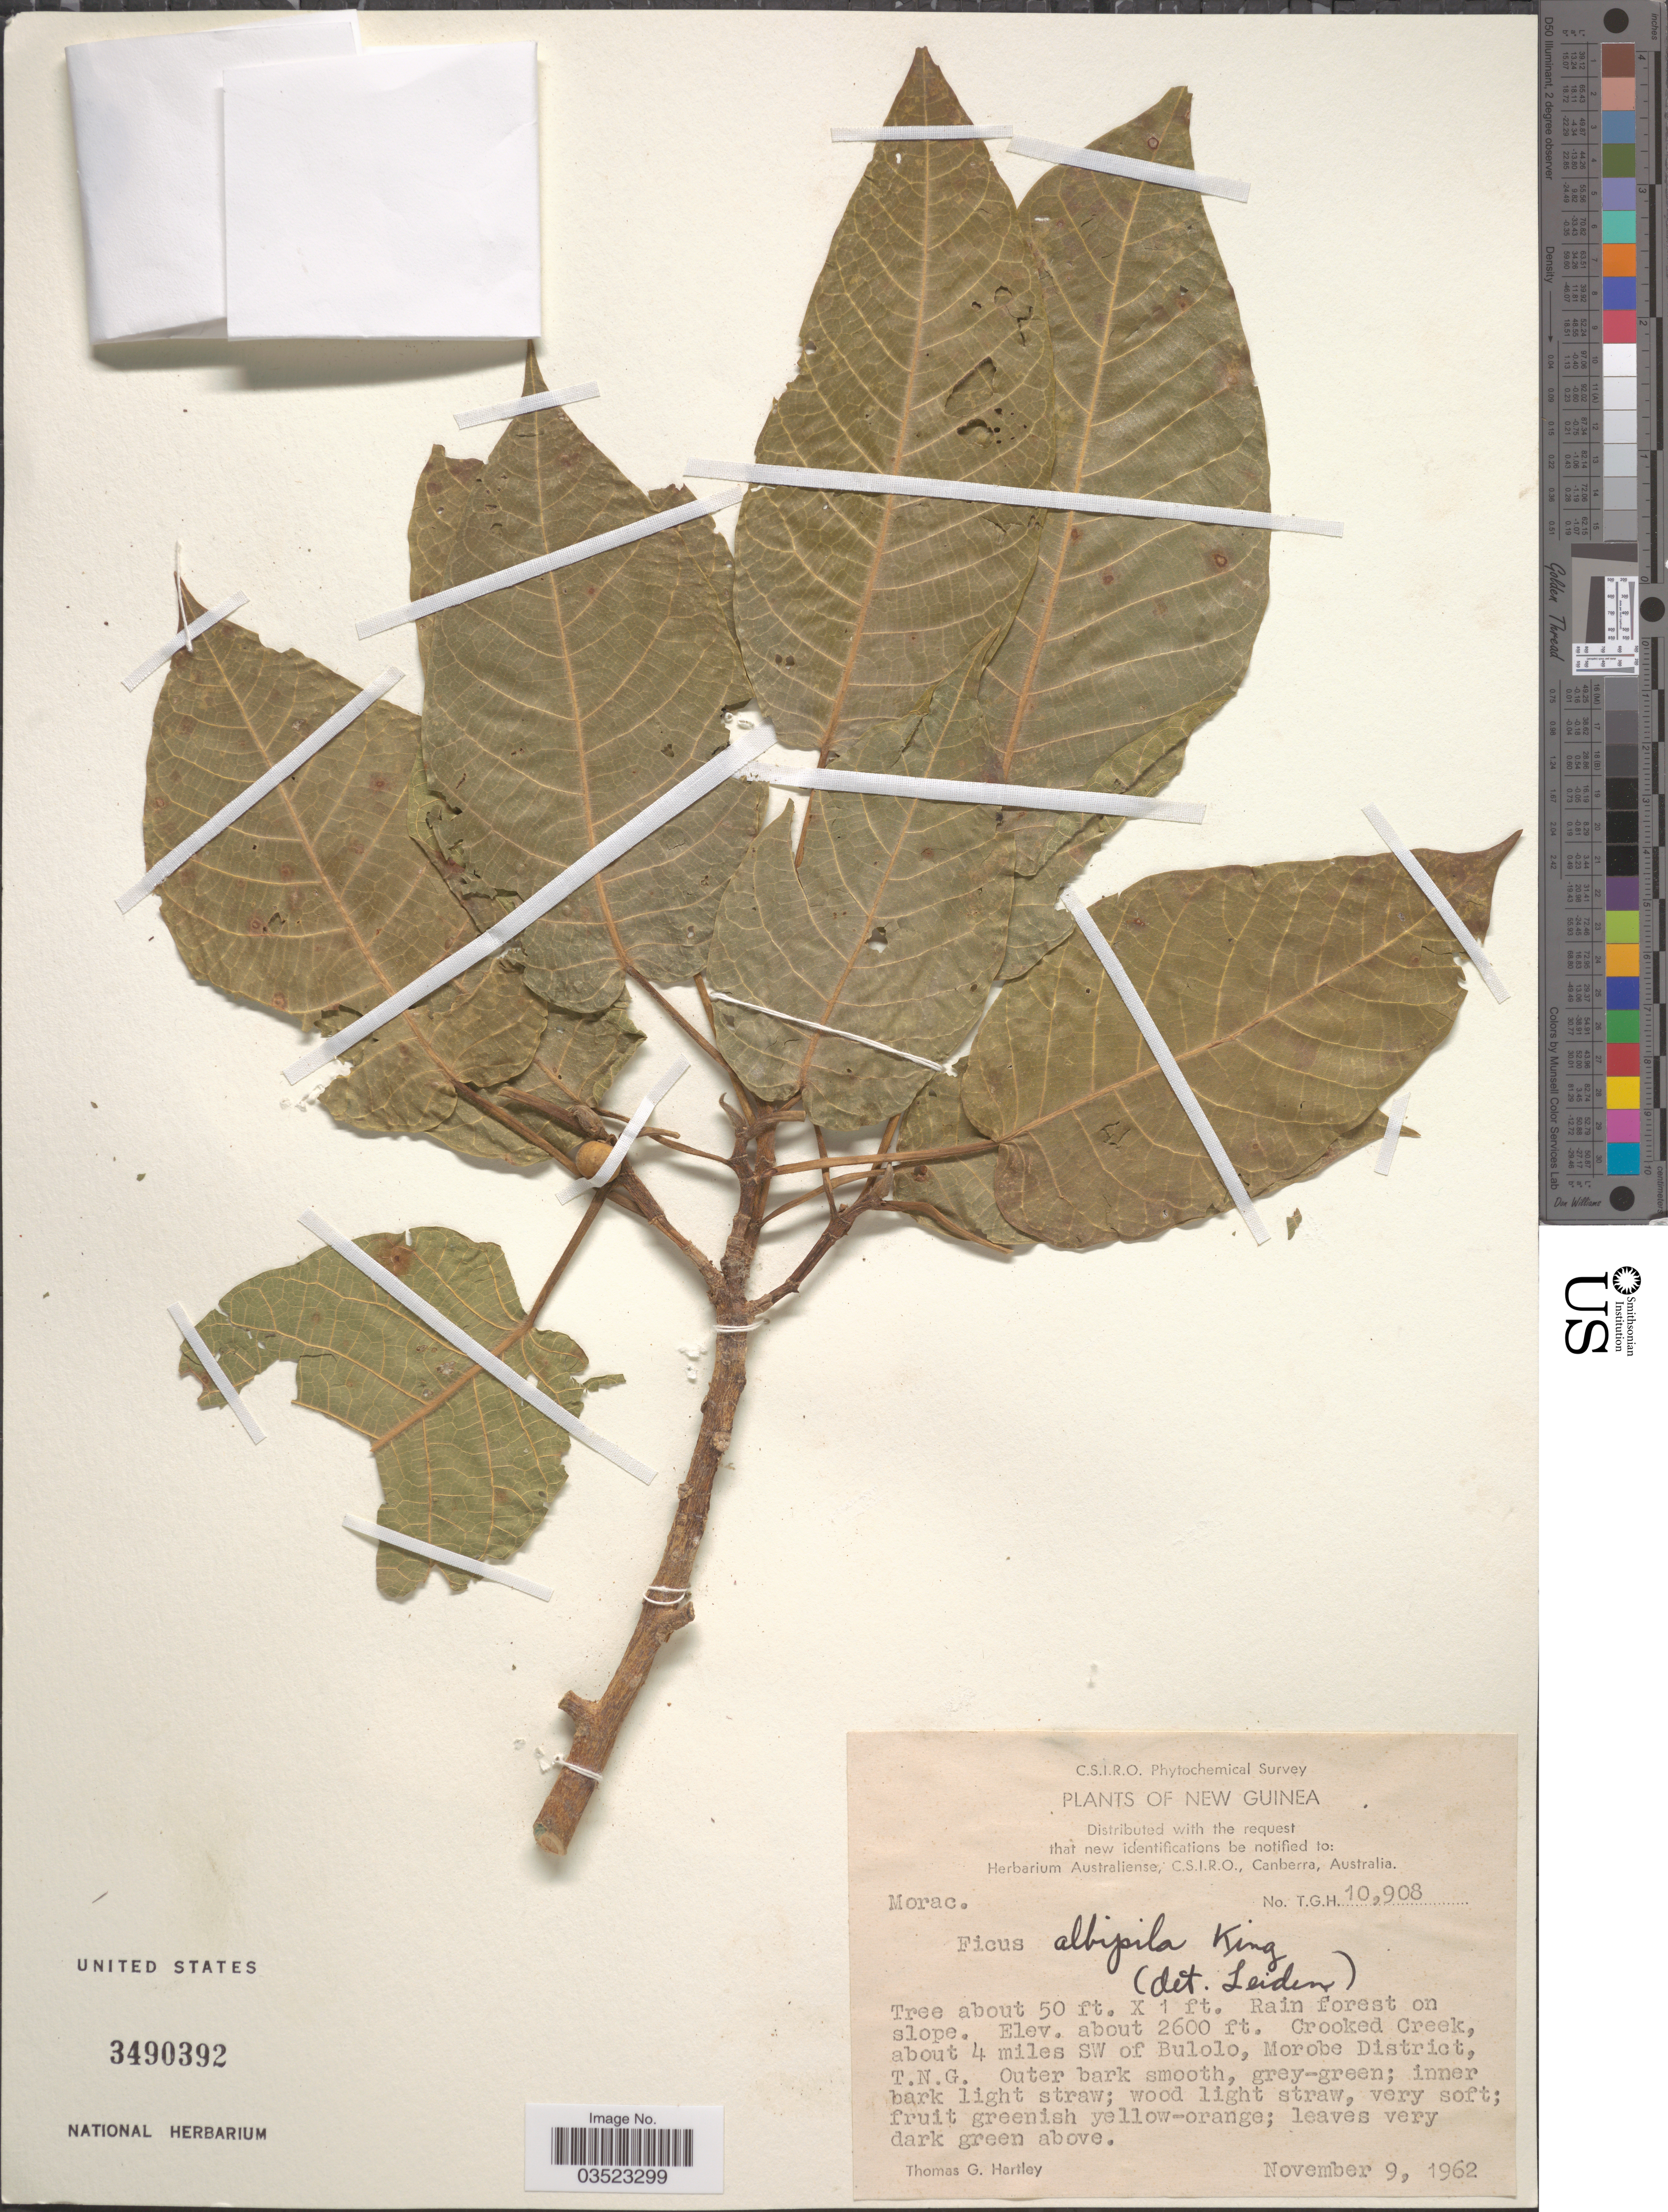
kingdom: Plantae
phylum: Tracheophyta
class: Magnoliopsida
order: Rosales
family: Moraceae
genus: Ficus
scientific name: Ficus albipila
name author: (Miq.) King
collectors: T. G. Hartley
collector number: TGH10908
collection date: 1962-11-09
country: Papua New Guinea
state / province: Morobe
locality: C.S.I.R.O. Phytochemical Survey. New Guinea. Crooked Creek, about 4 miles SW of Bulolo, Morobe District, T.N.G.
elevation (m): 792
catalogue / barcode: US 3490392